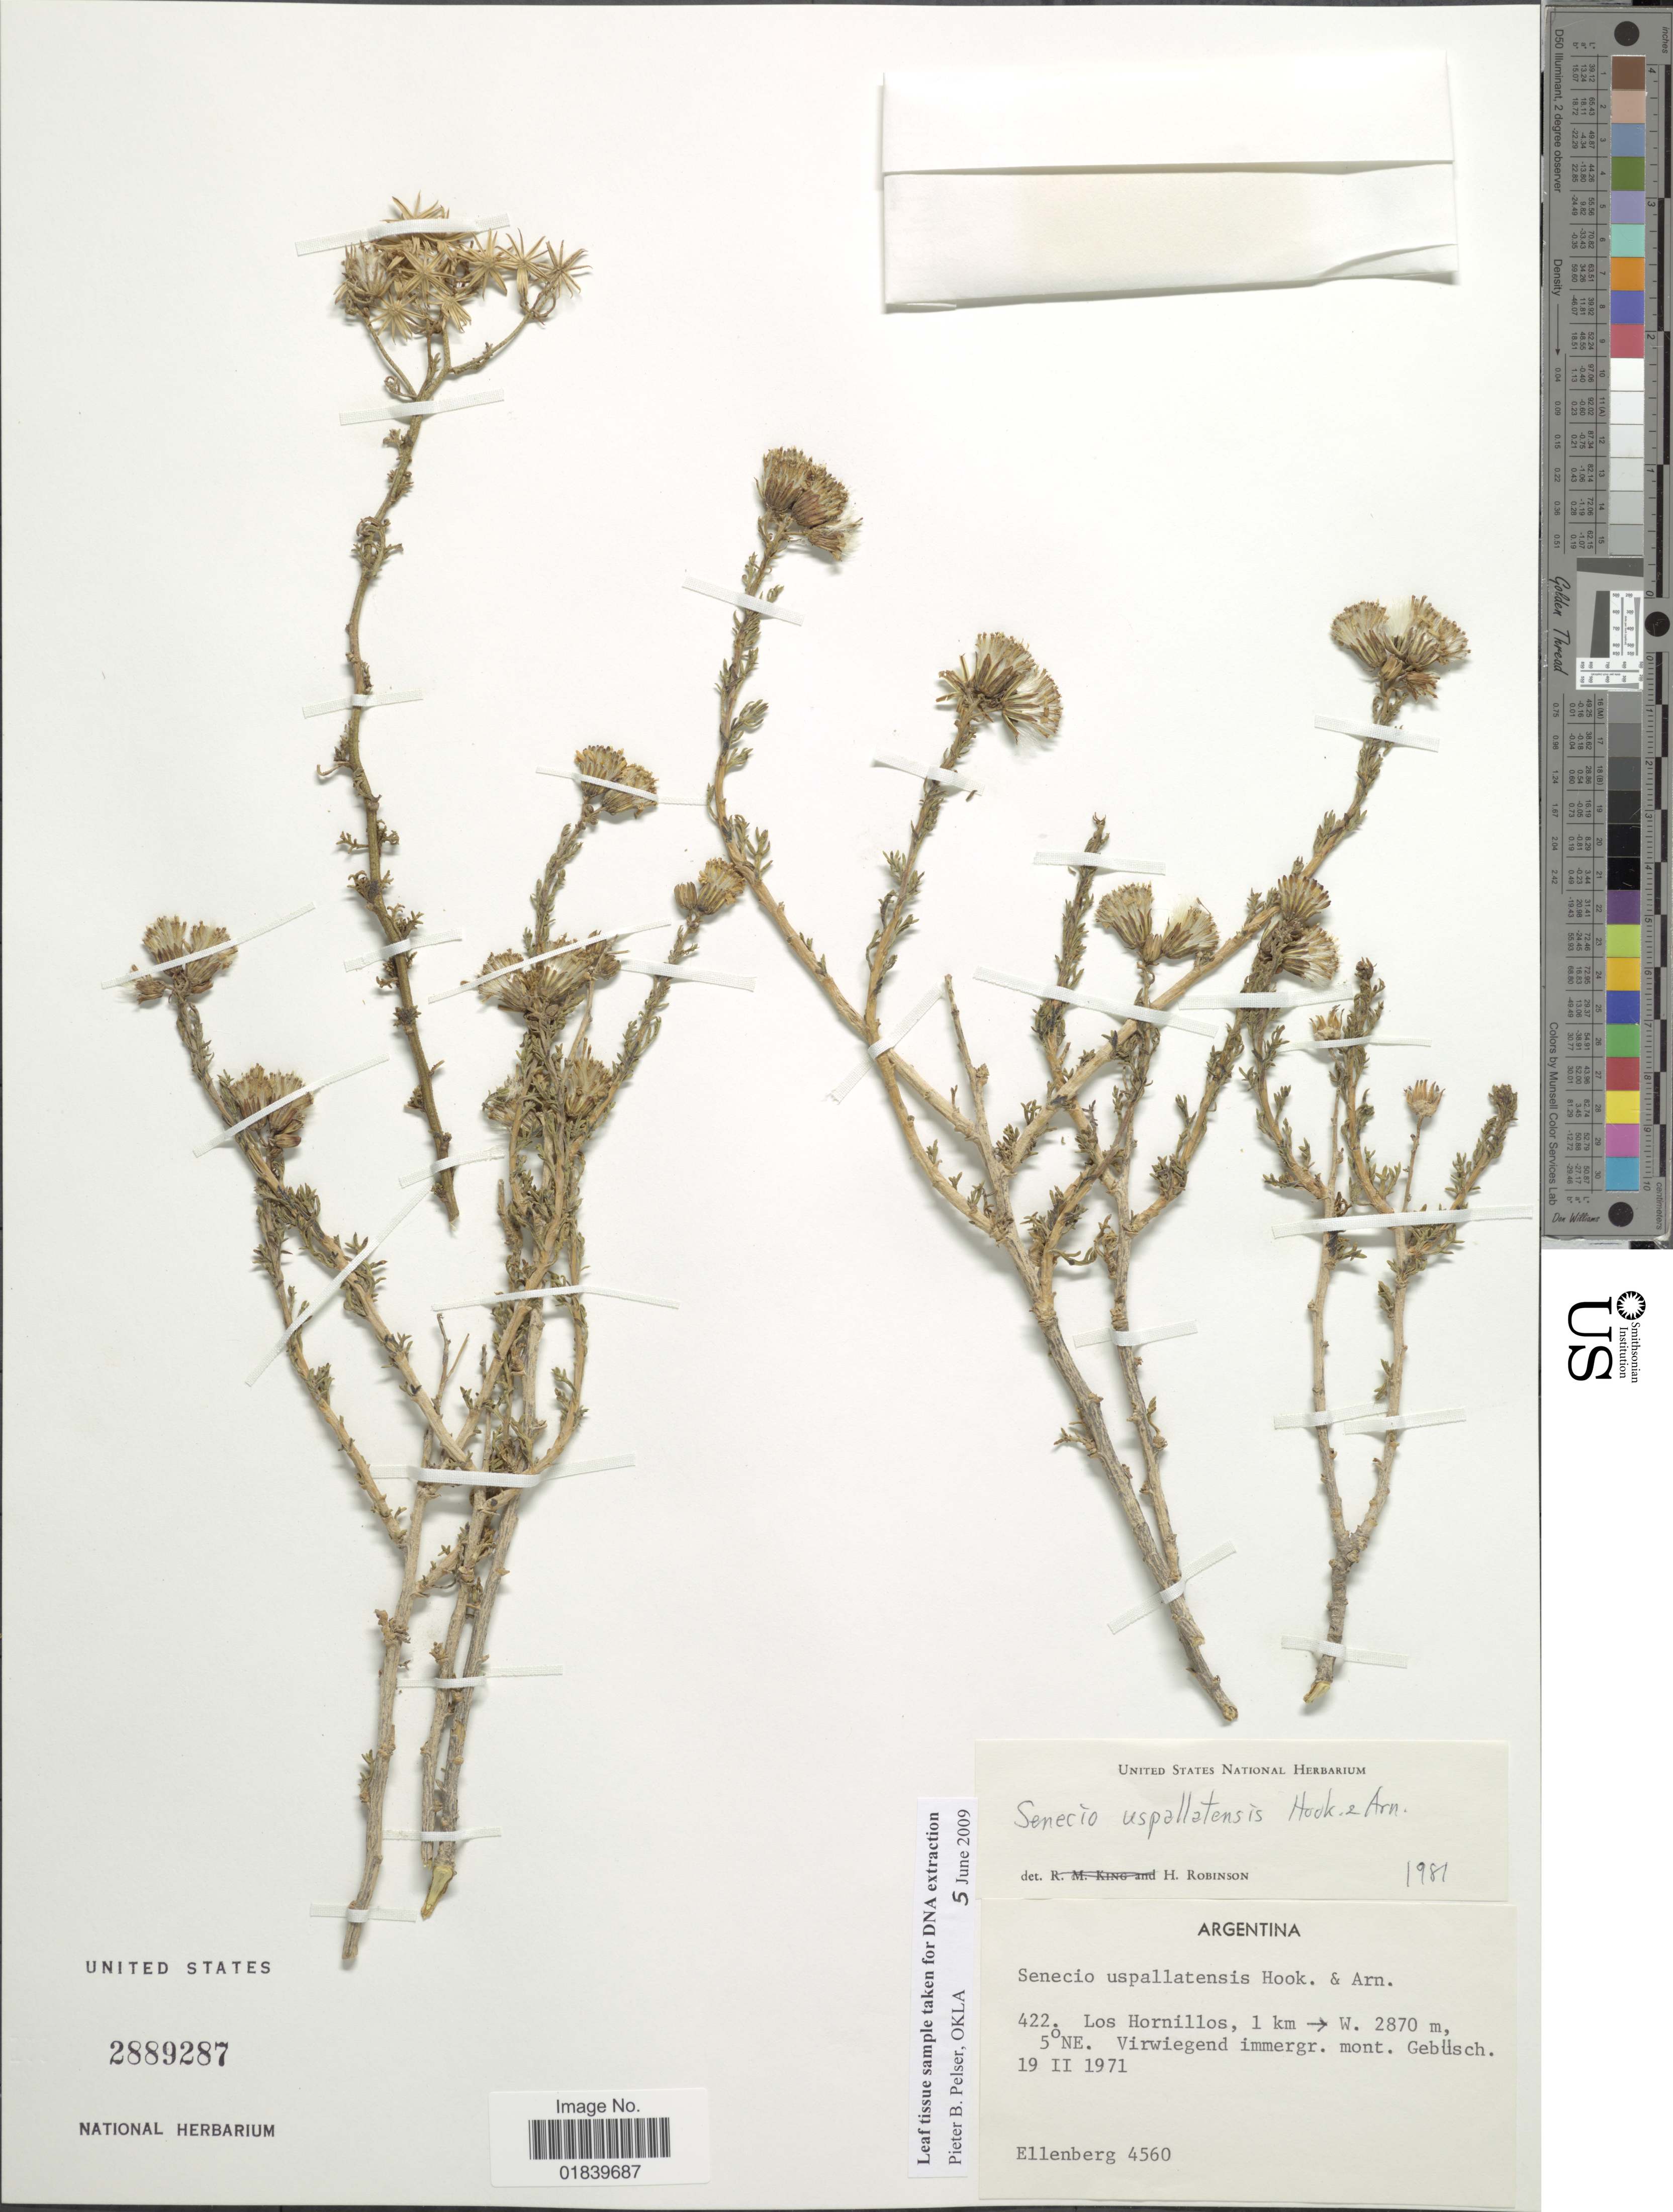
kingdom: Plantae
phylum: Tracheophyta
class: Magnoliopsida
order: Asterales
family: Asteraceae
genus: Senecio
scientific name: Senecio uspallatensis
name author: Hook. & Arn.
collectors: H. Ellenberg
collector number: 4560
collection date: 1971-02-19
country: Argentina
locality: Los Hornillos, 1 km - W. 5º NE.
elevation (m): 2870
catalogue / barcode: US 2889287